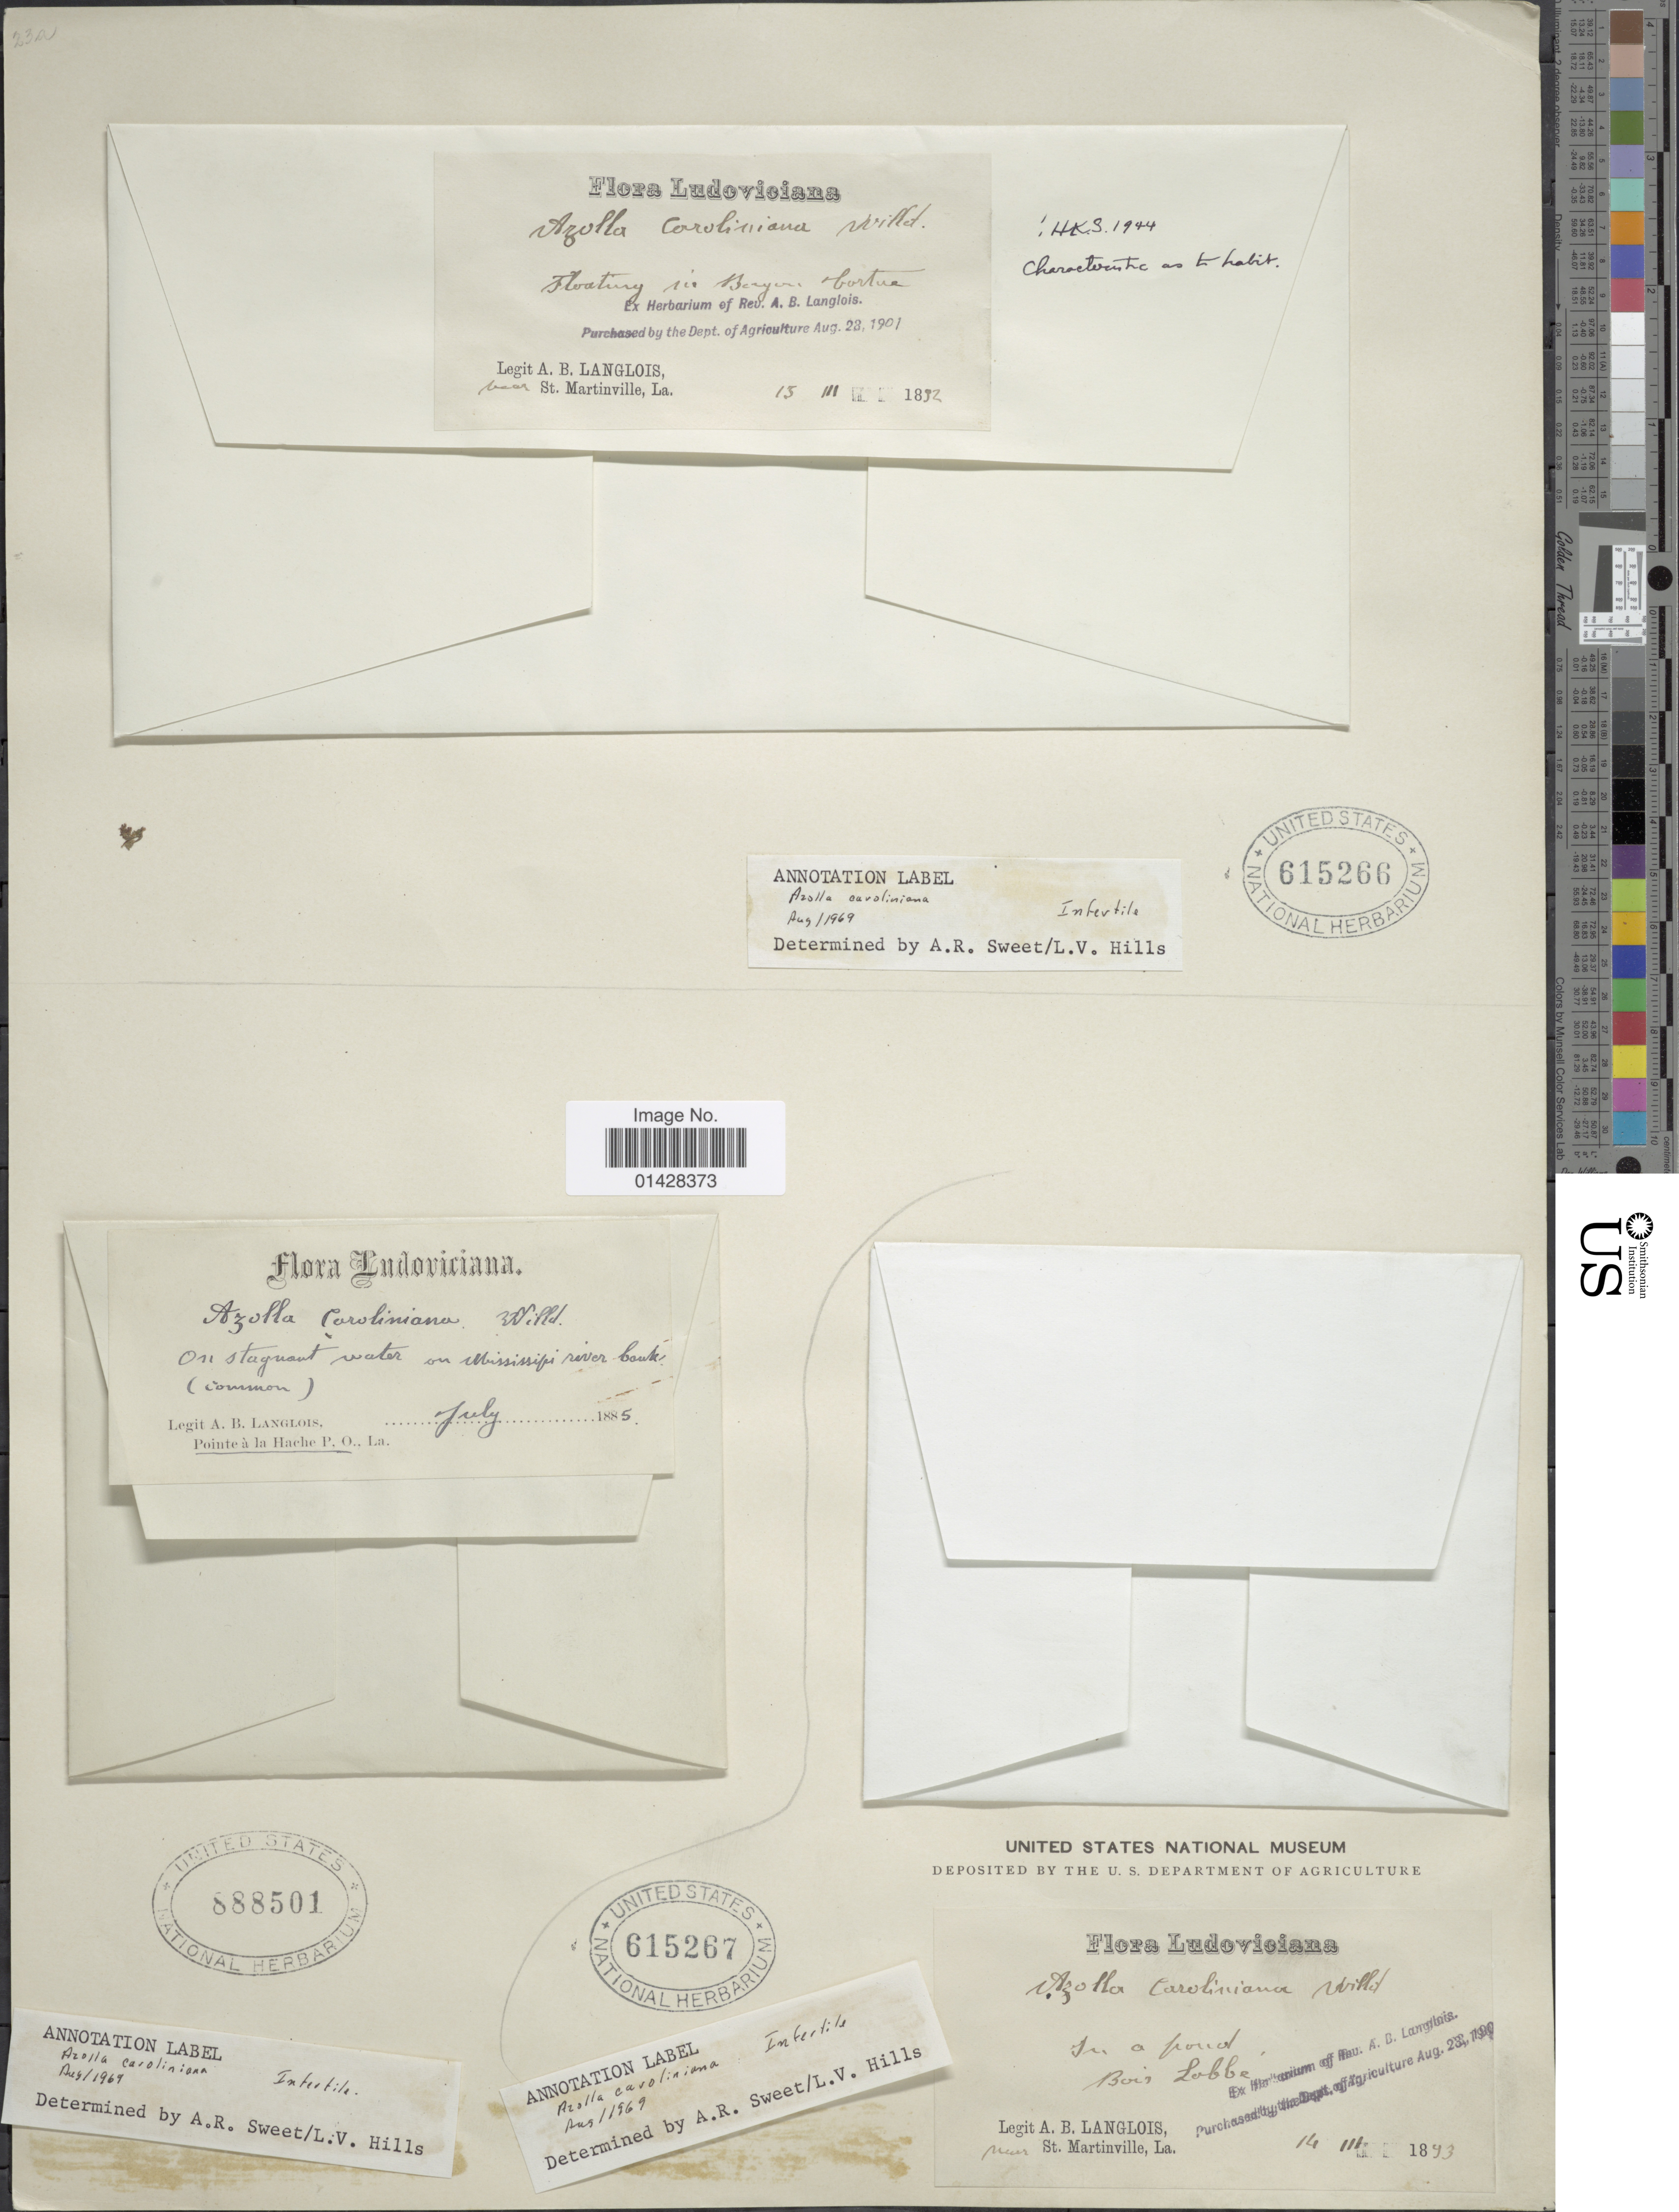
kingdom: Plantae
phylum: Tracheophyta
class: Polypodiopsida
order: Salviniales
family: Salviniaceae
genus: Azolla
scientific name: Azolla caroliniana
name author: Willd.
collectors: A. Langlois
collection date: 1893-03-15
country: United States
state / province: Louisiana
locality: Floating in Berger, Obortue, near St. Martinville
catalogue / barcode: US 615266-3